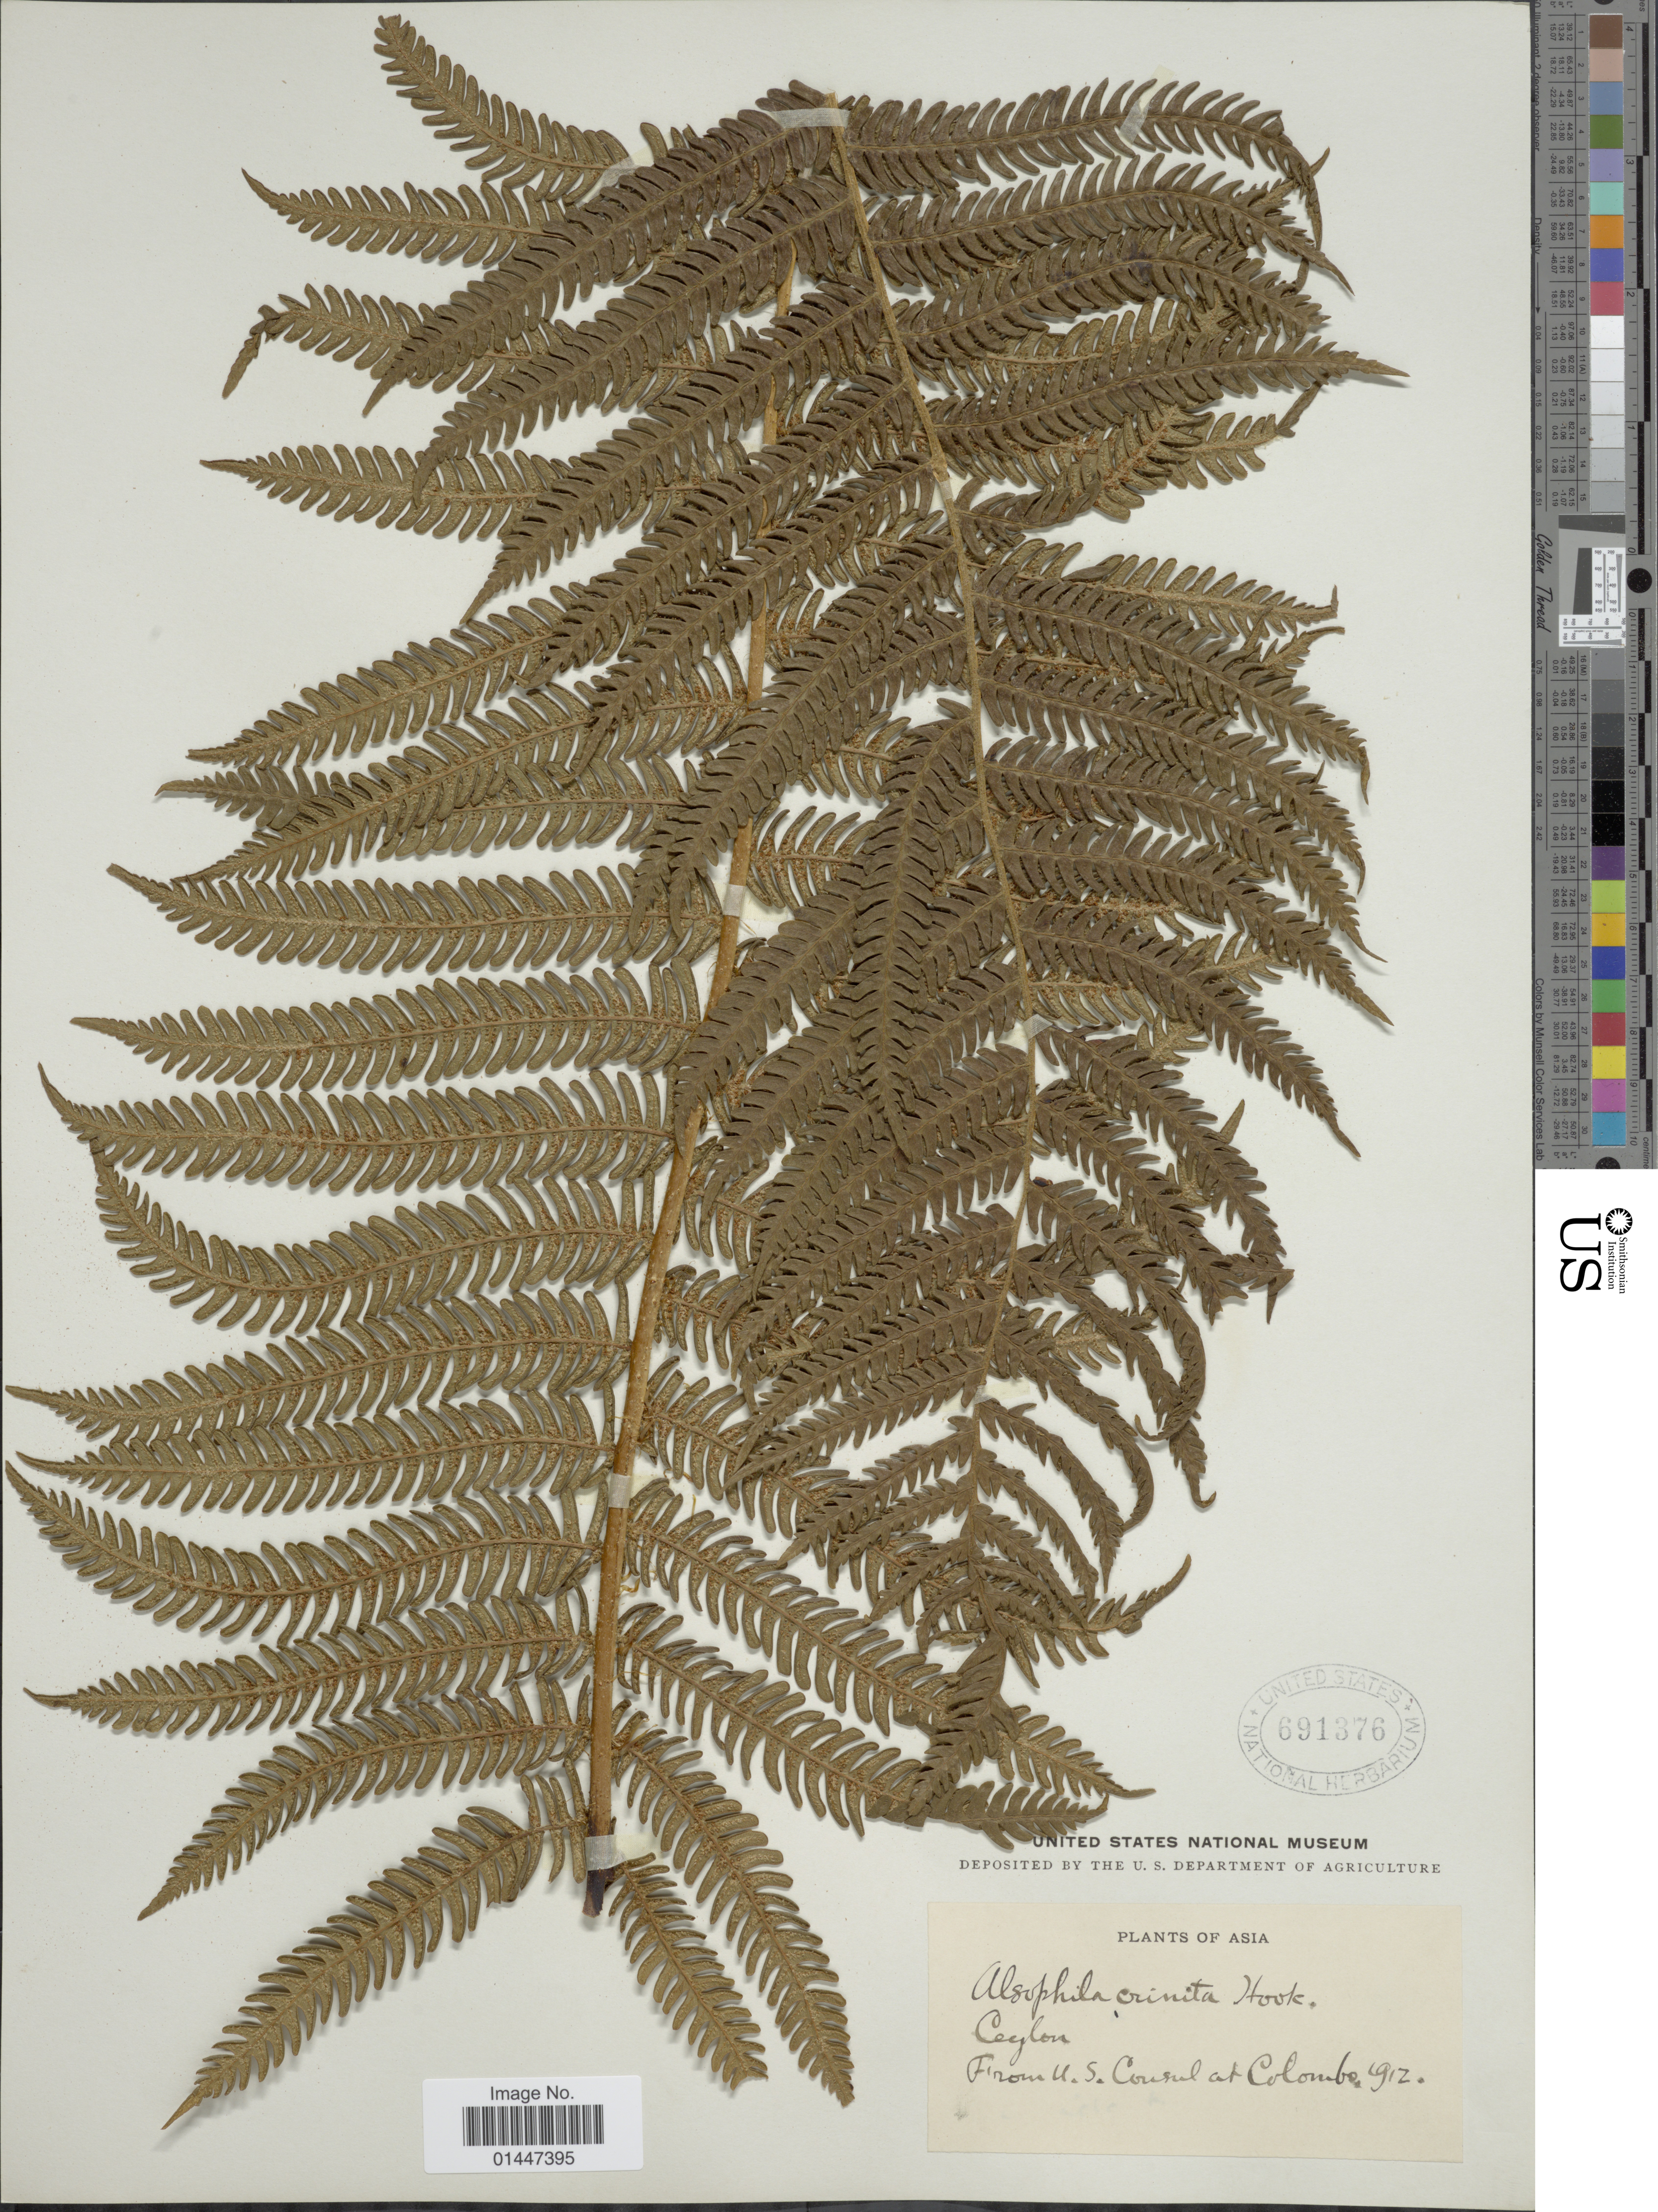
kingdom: Plantae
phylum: Tracheophyta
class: Polypodiopsida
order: Cyatheales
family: Cyatheaceae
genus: Sphaeropteris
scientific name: Sphaeropteris crinita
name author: (Hook.) R.M. Tryon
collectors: United States Consulate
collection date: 1912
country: Sri Lanka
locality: Colombo [unsure placement] Asia. Ceylon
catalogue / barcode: US 691376